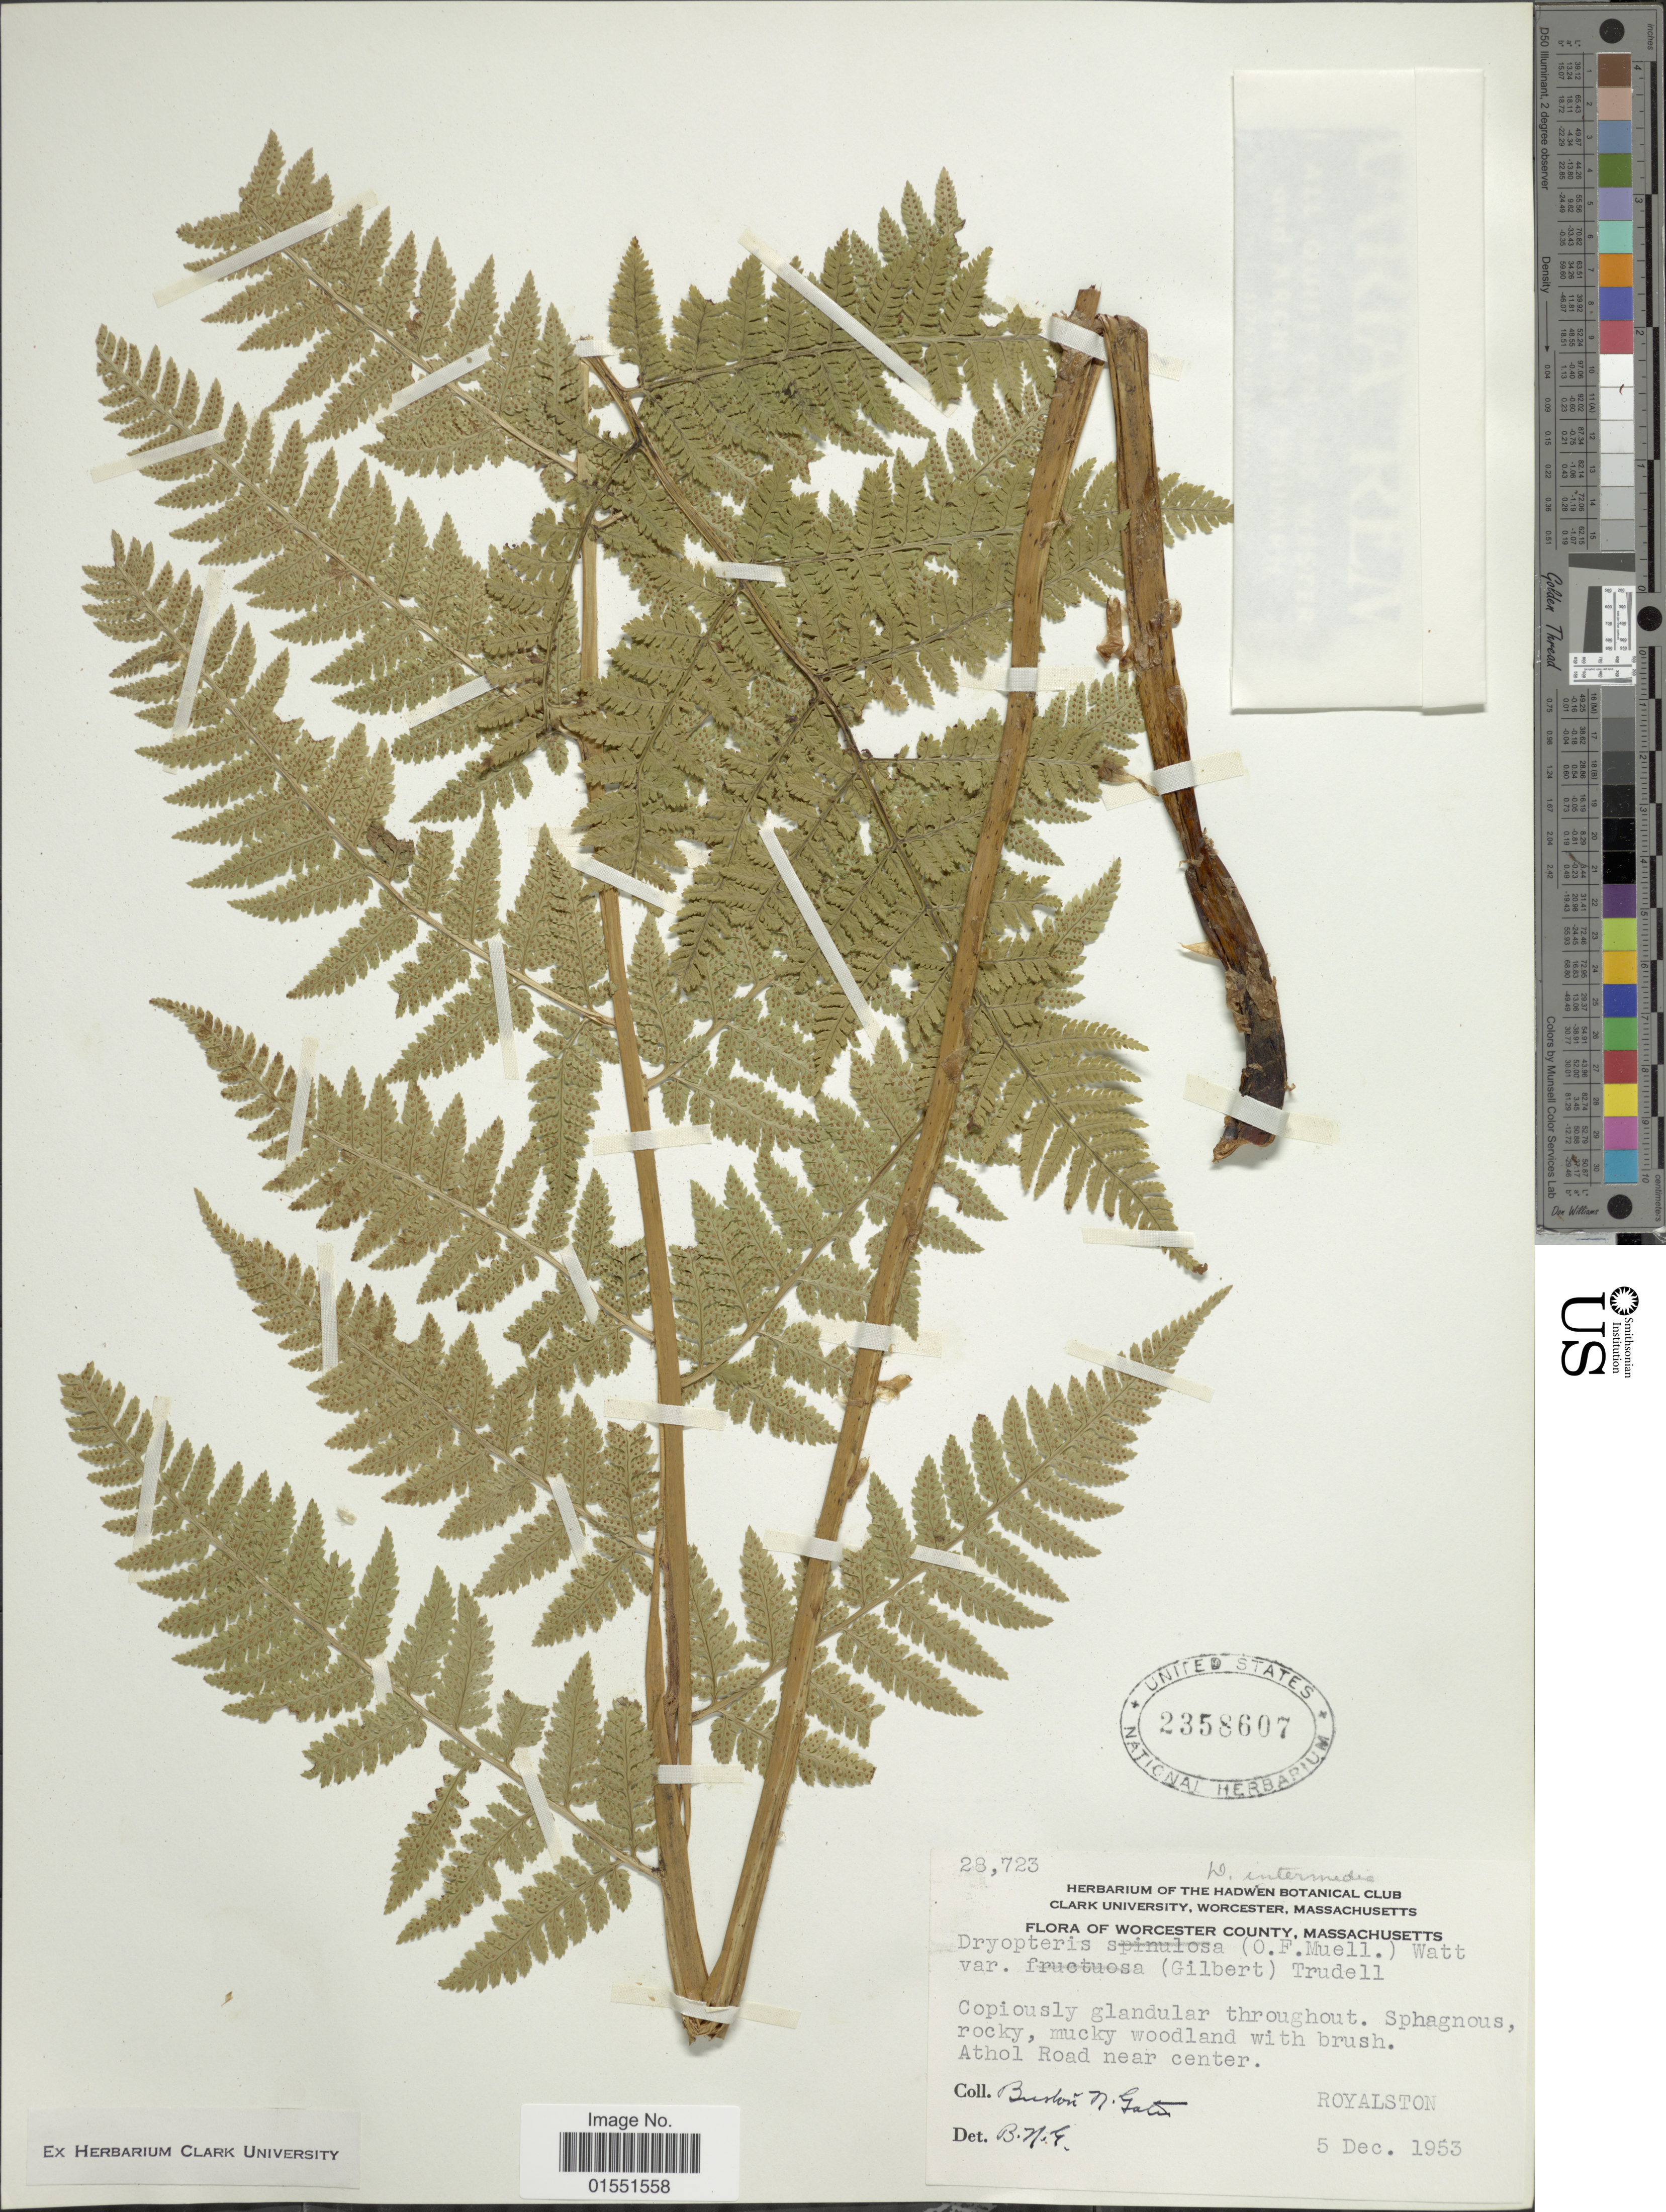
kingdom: Plantae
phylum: Tracheophyta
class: Polypodiopsida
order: Polypodiales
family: Dryopteridaceae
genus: Dryopteris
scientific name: Dryopteris intermedia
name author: (Muhl.) A. Gray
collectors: B. N. Gates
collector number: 28723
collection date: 1953-12-05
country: United States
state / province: Massachusetts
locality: Worcester County, Athol Road near center. Royalston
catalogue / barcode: US 2358607